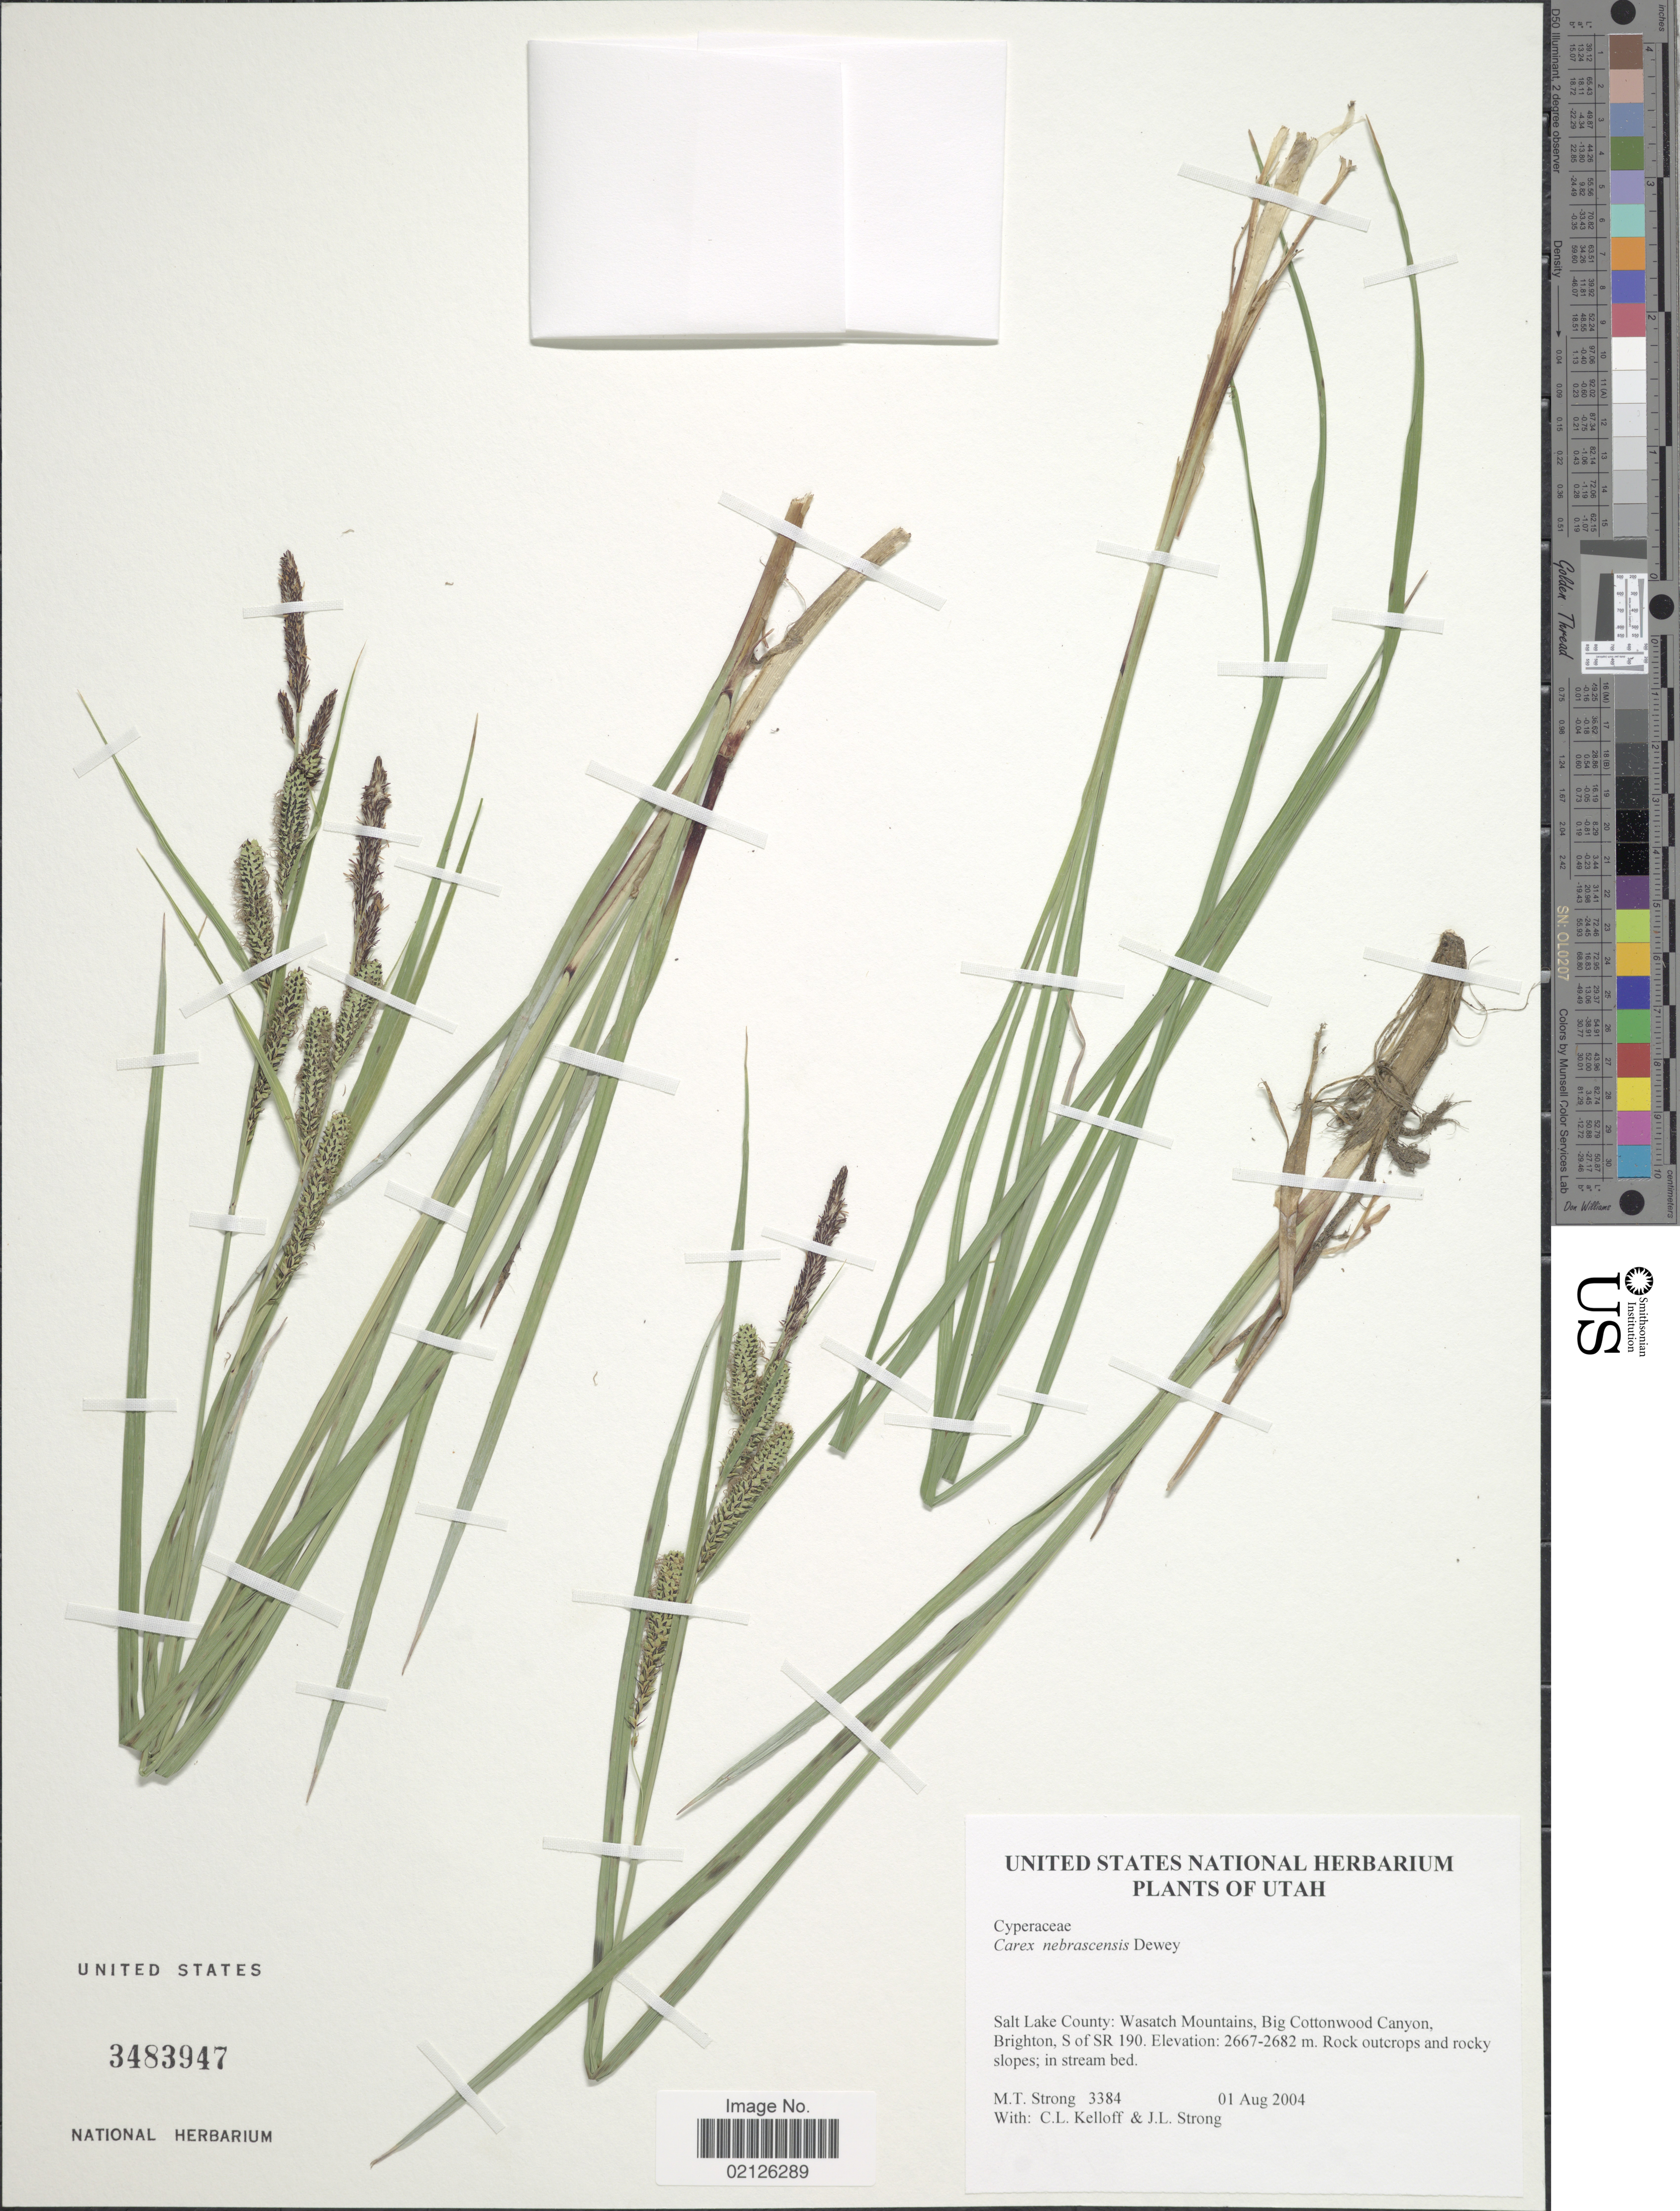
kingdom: Plantae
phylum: Tracheophyta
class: Liliopsida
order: Poales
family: Cyperaceae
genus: Carex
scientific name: Carex nebrascensis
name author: Dewey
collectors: M. T. Strong, C. L. Kelloff & J. L. Strong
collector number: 3384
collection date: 2004-08-01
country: United States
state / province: Utah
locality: Salt Lake County: Wasatch Mountain, Big Cottonwood Canyon, Brighton, S. of SR 190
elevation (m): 2667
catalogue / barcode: US 3483947